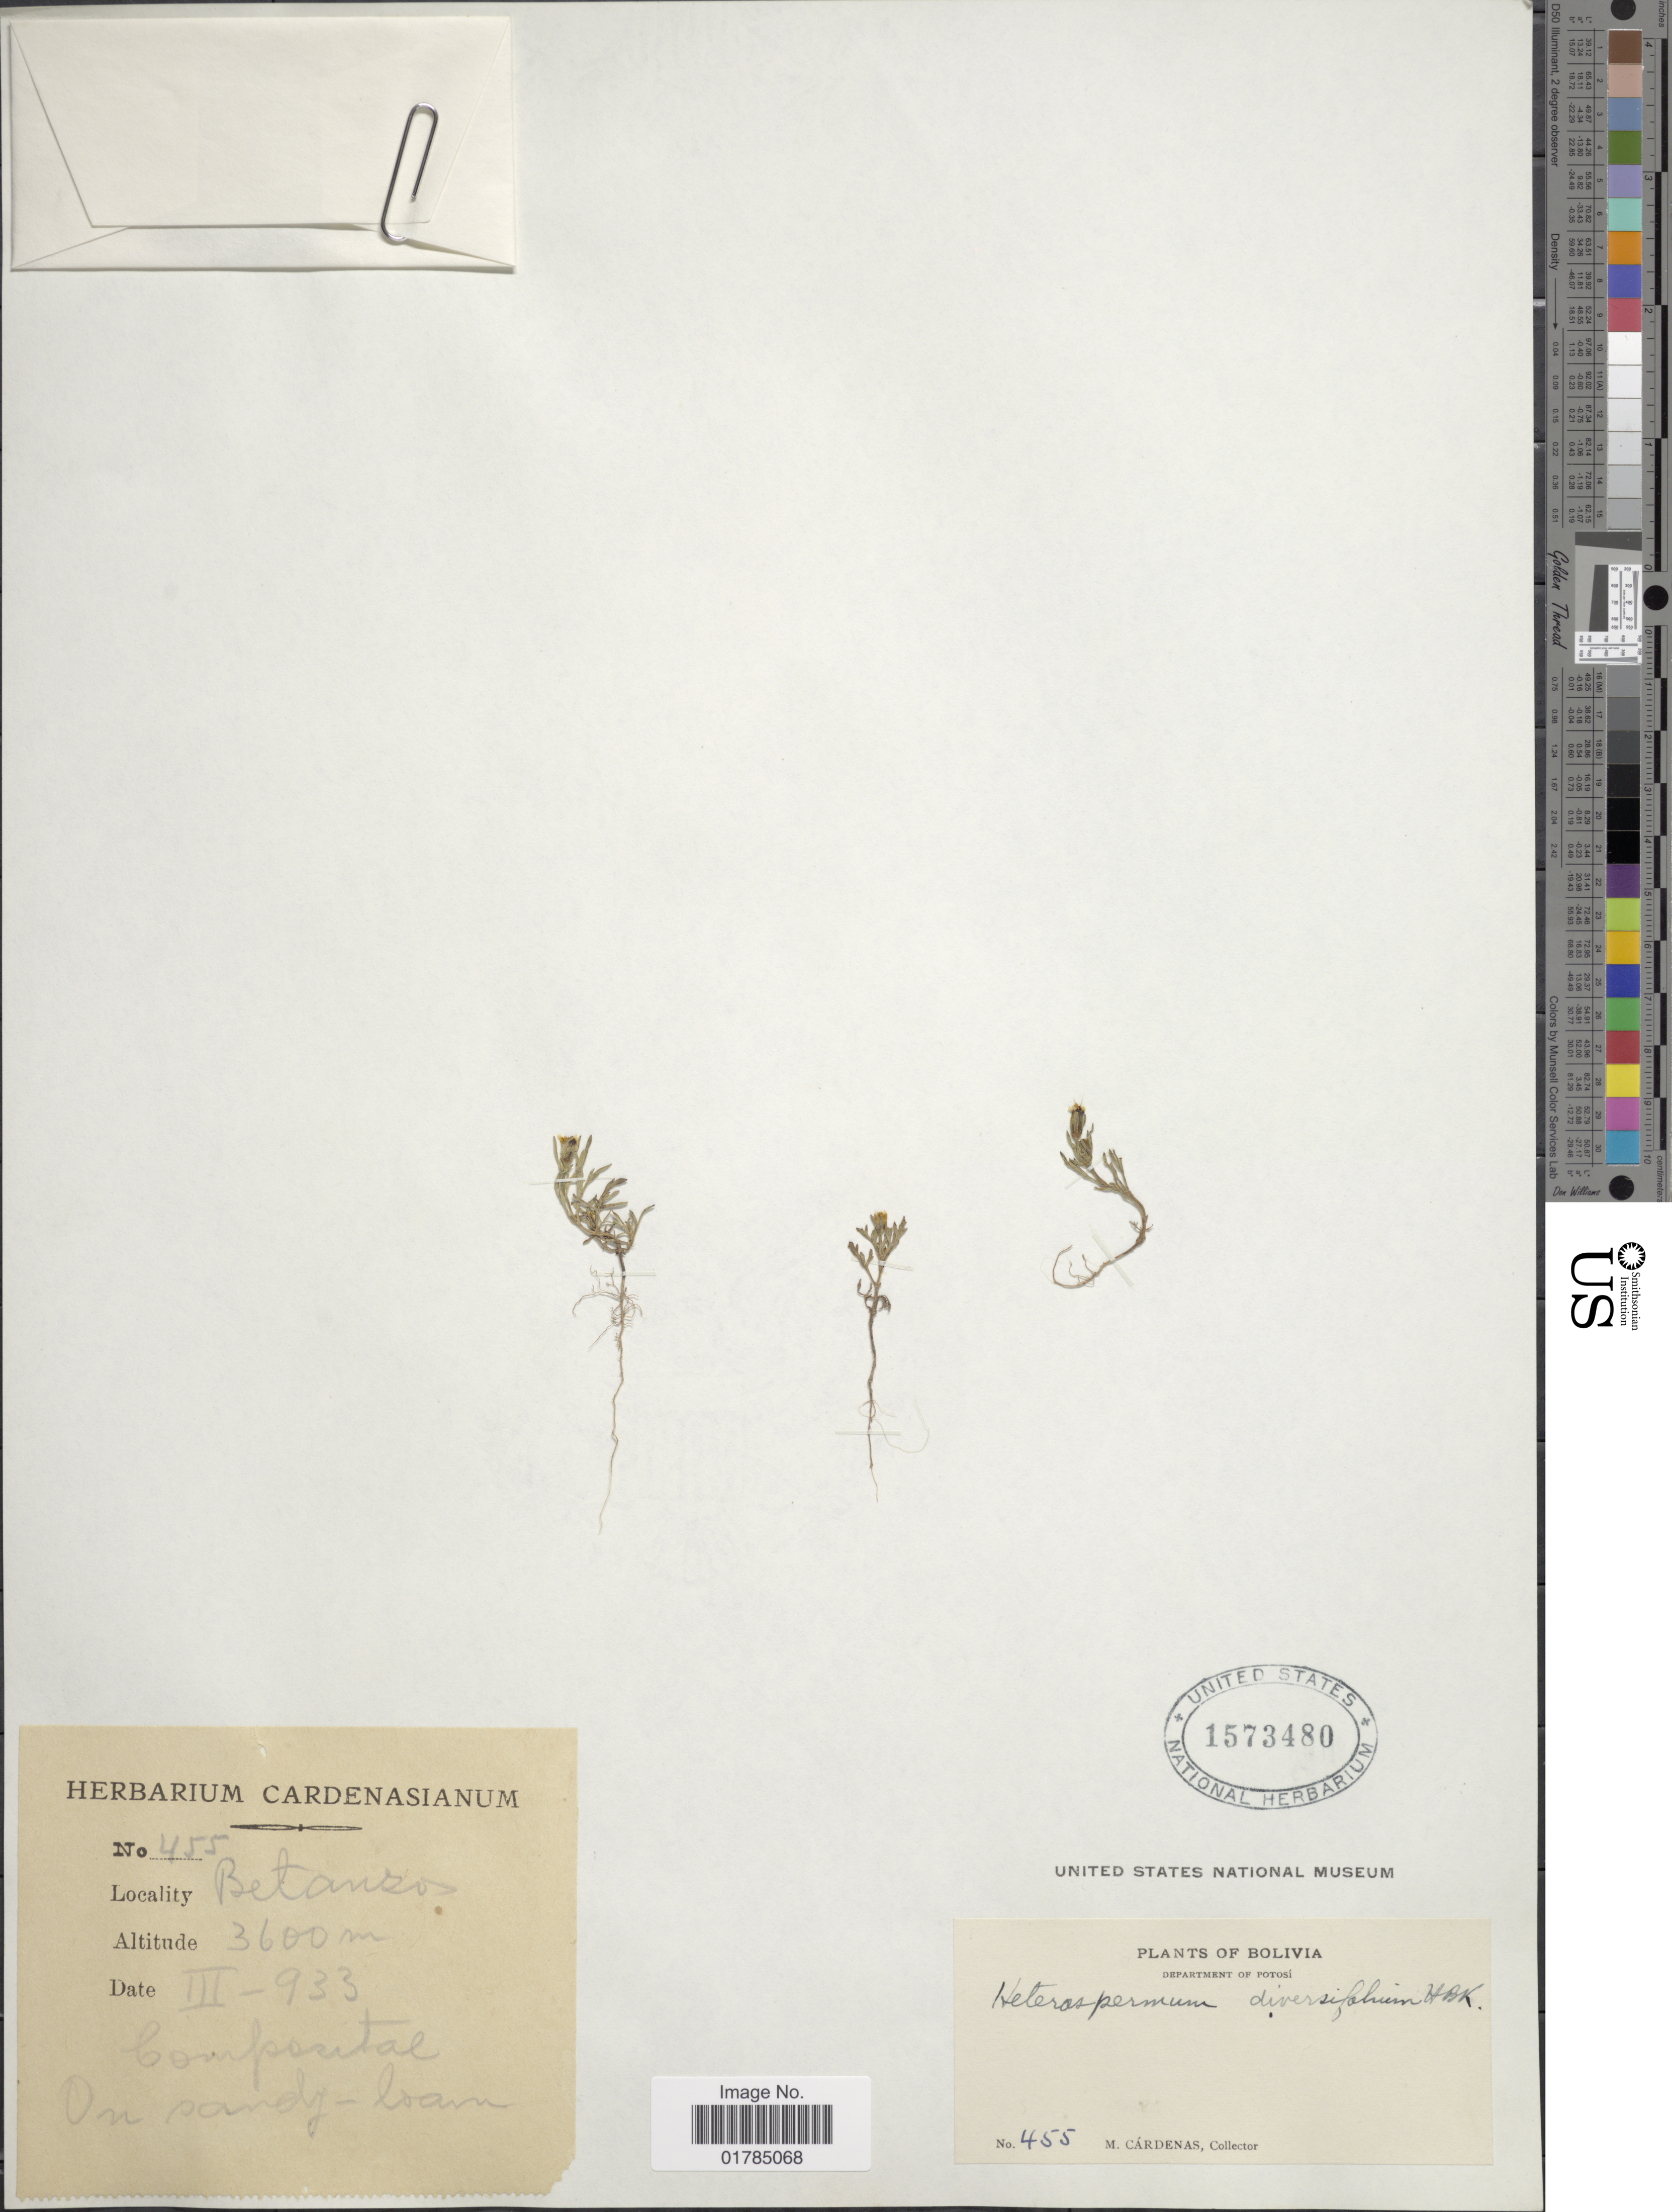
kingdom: Plantae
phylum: Tracheophyta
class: Magnoliopsida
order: Asterales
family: Asteraceae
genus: Heterosperma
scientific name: Heterosperma nanum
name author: (Nutt.) Sherff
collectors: M. Cárdenas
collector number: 455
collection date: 1933-03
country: Bolivia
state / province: Potosi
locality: Betanzos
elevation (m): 3600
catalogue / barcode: US 1573480